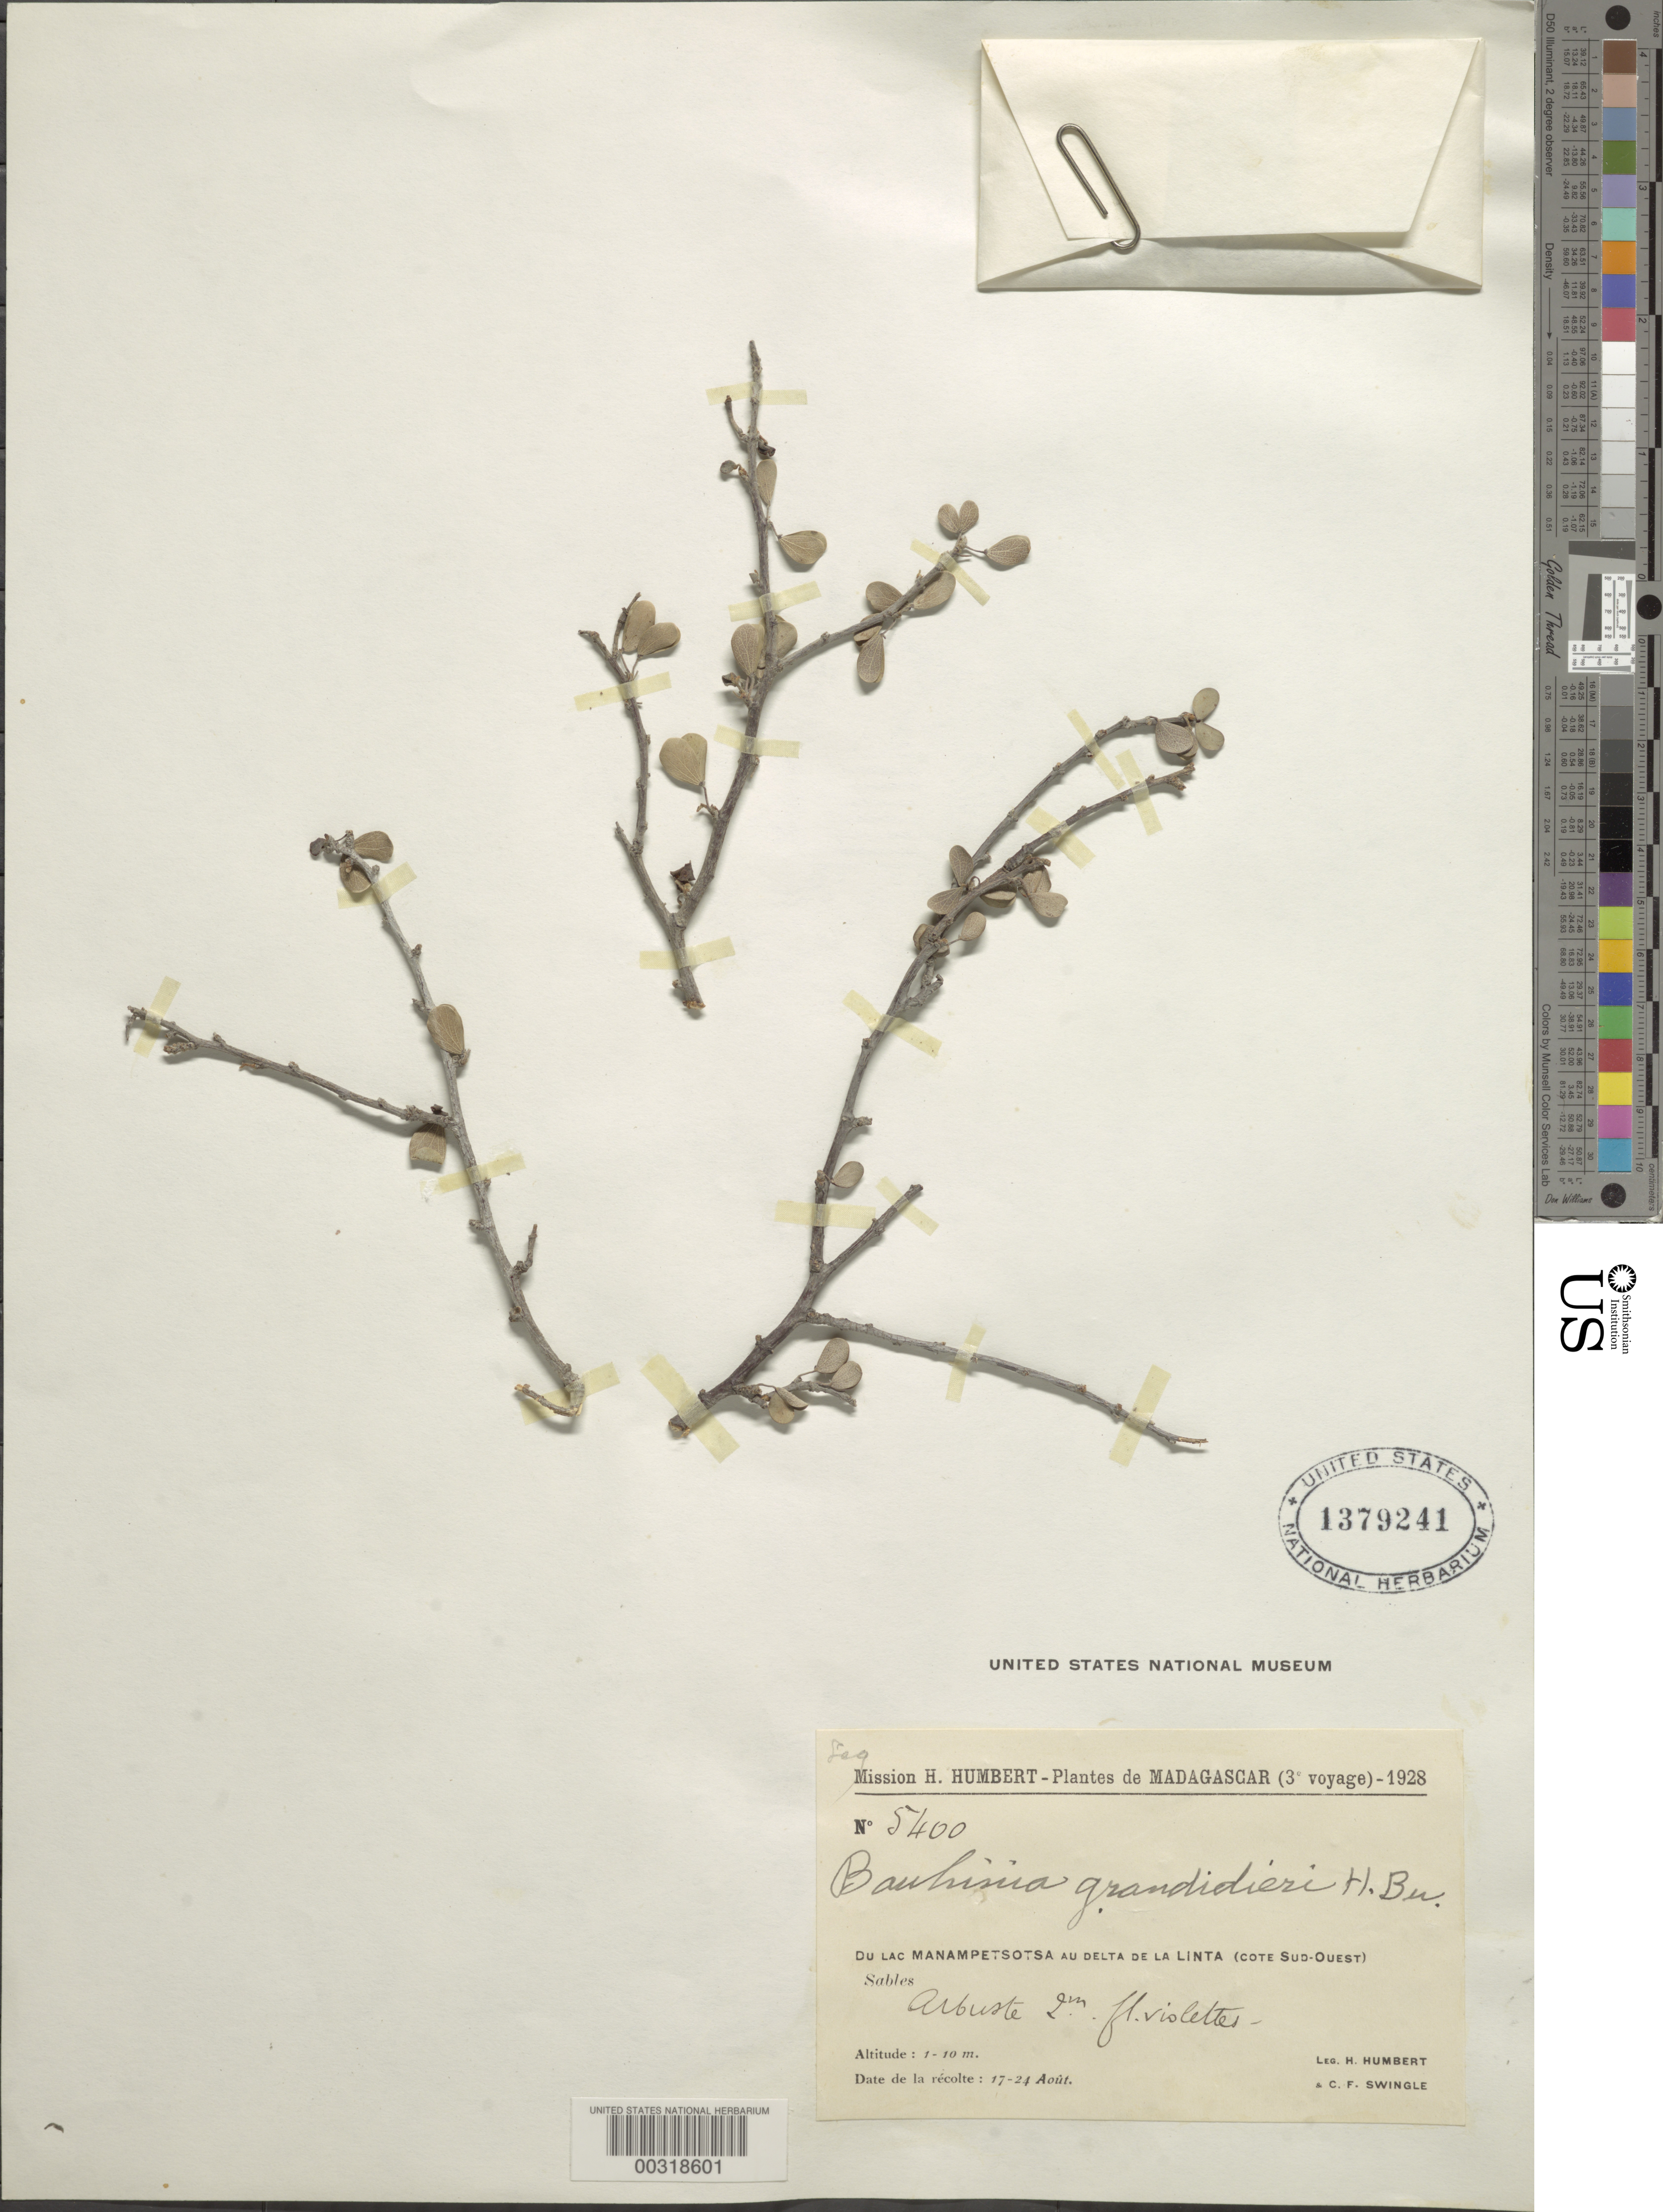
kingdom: Plantae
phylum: Tracheophyta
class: Magnoliopsida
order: Fabales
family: Fabaceae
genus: Bauhinia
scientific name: Bauhinia grandidieri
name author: Baill.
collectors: H. Humbert & C. Swingle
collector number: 5400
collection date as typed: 17 Aug 1928 to 24 Aug 1928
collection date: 1928-08-17/1928-08-24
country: Madagascar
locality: Lake manampetsotsa to the delta of the linta, se coast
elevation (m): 1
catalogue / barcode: US 1379241